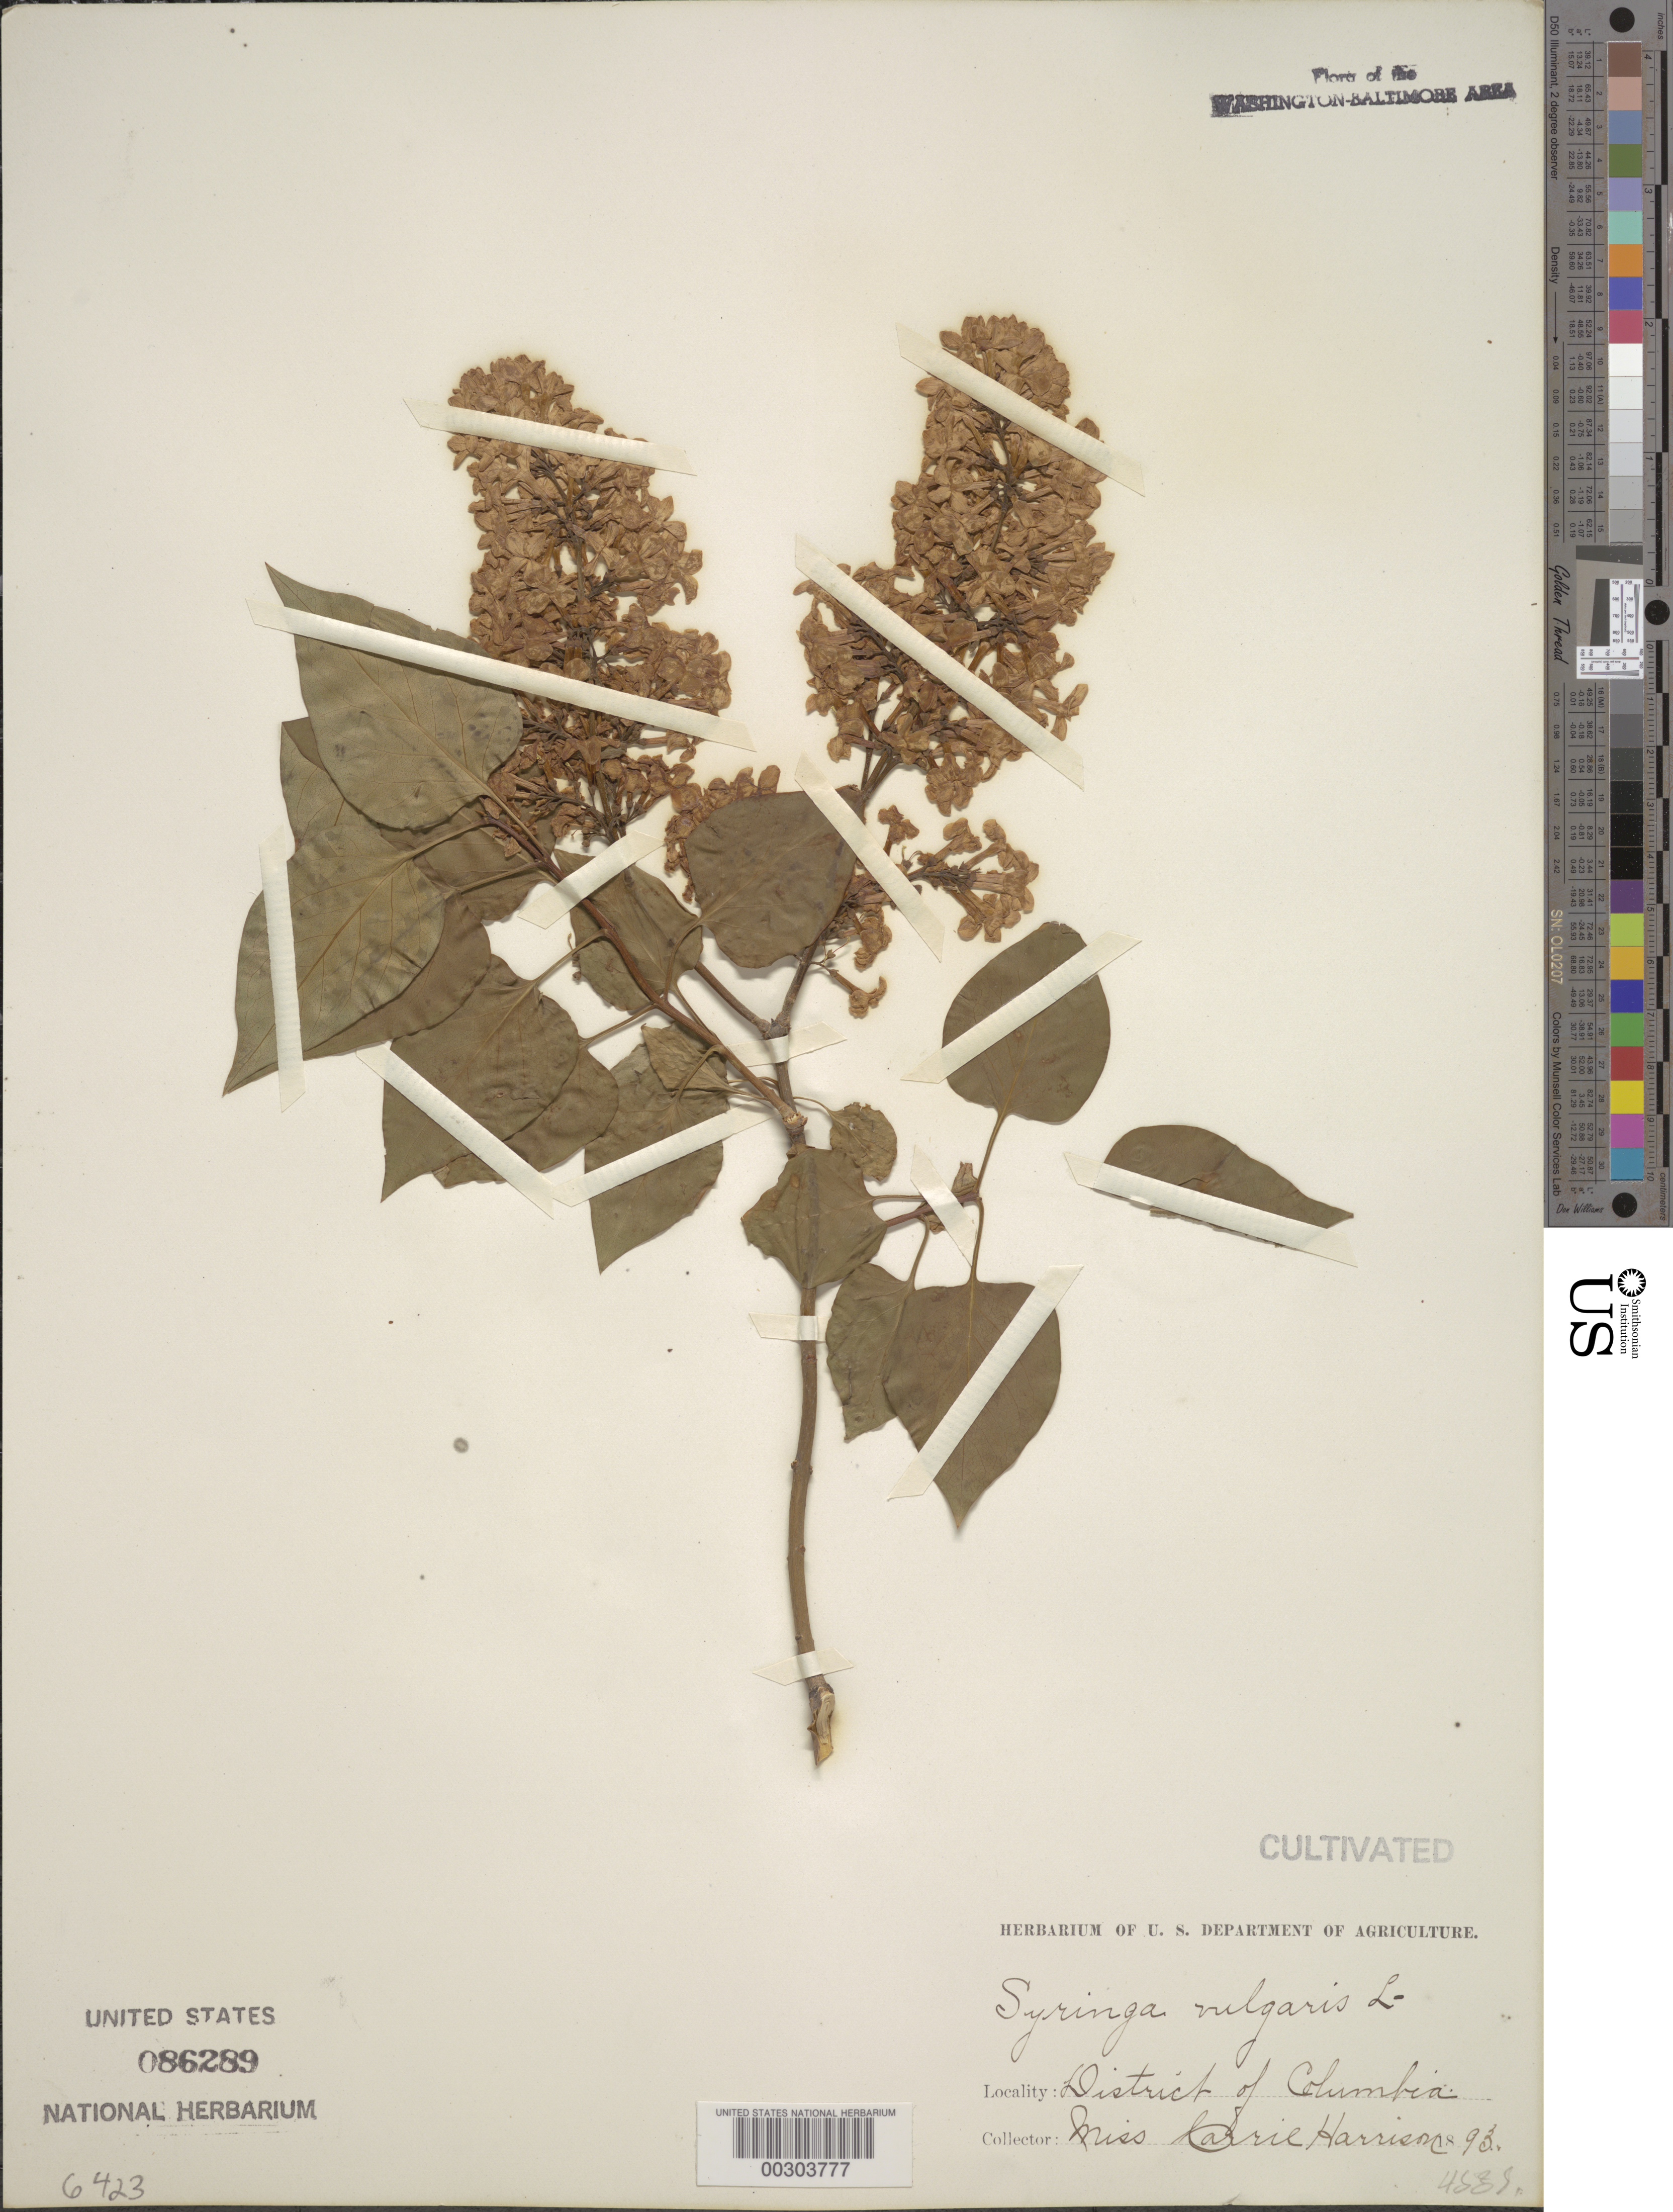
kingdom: Plantae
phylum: Tracheophyta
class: Magnoliopsida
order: Lamiales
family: Oleaceae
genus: Syringa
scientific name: Syringa vulgaris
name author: L.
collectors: C. Harrison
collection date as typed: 1893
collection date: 1893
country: United States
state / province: District of Columbia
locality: Washington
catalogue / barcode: US 86289